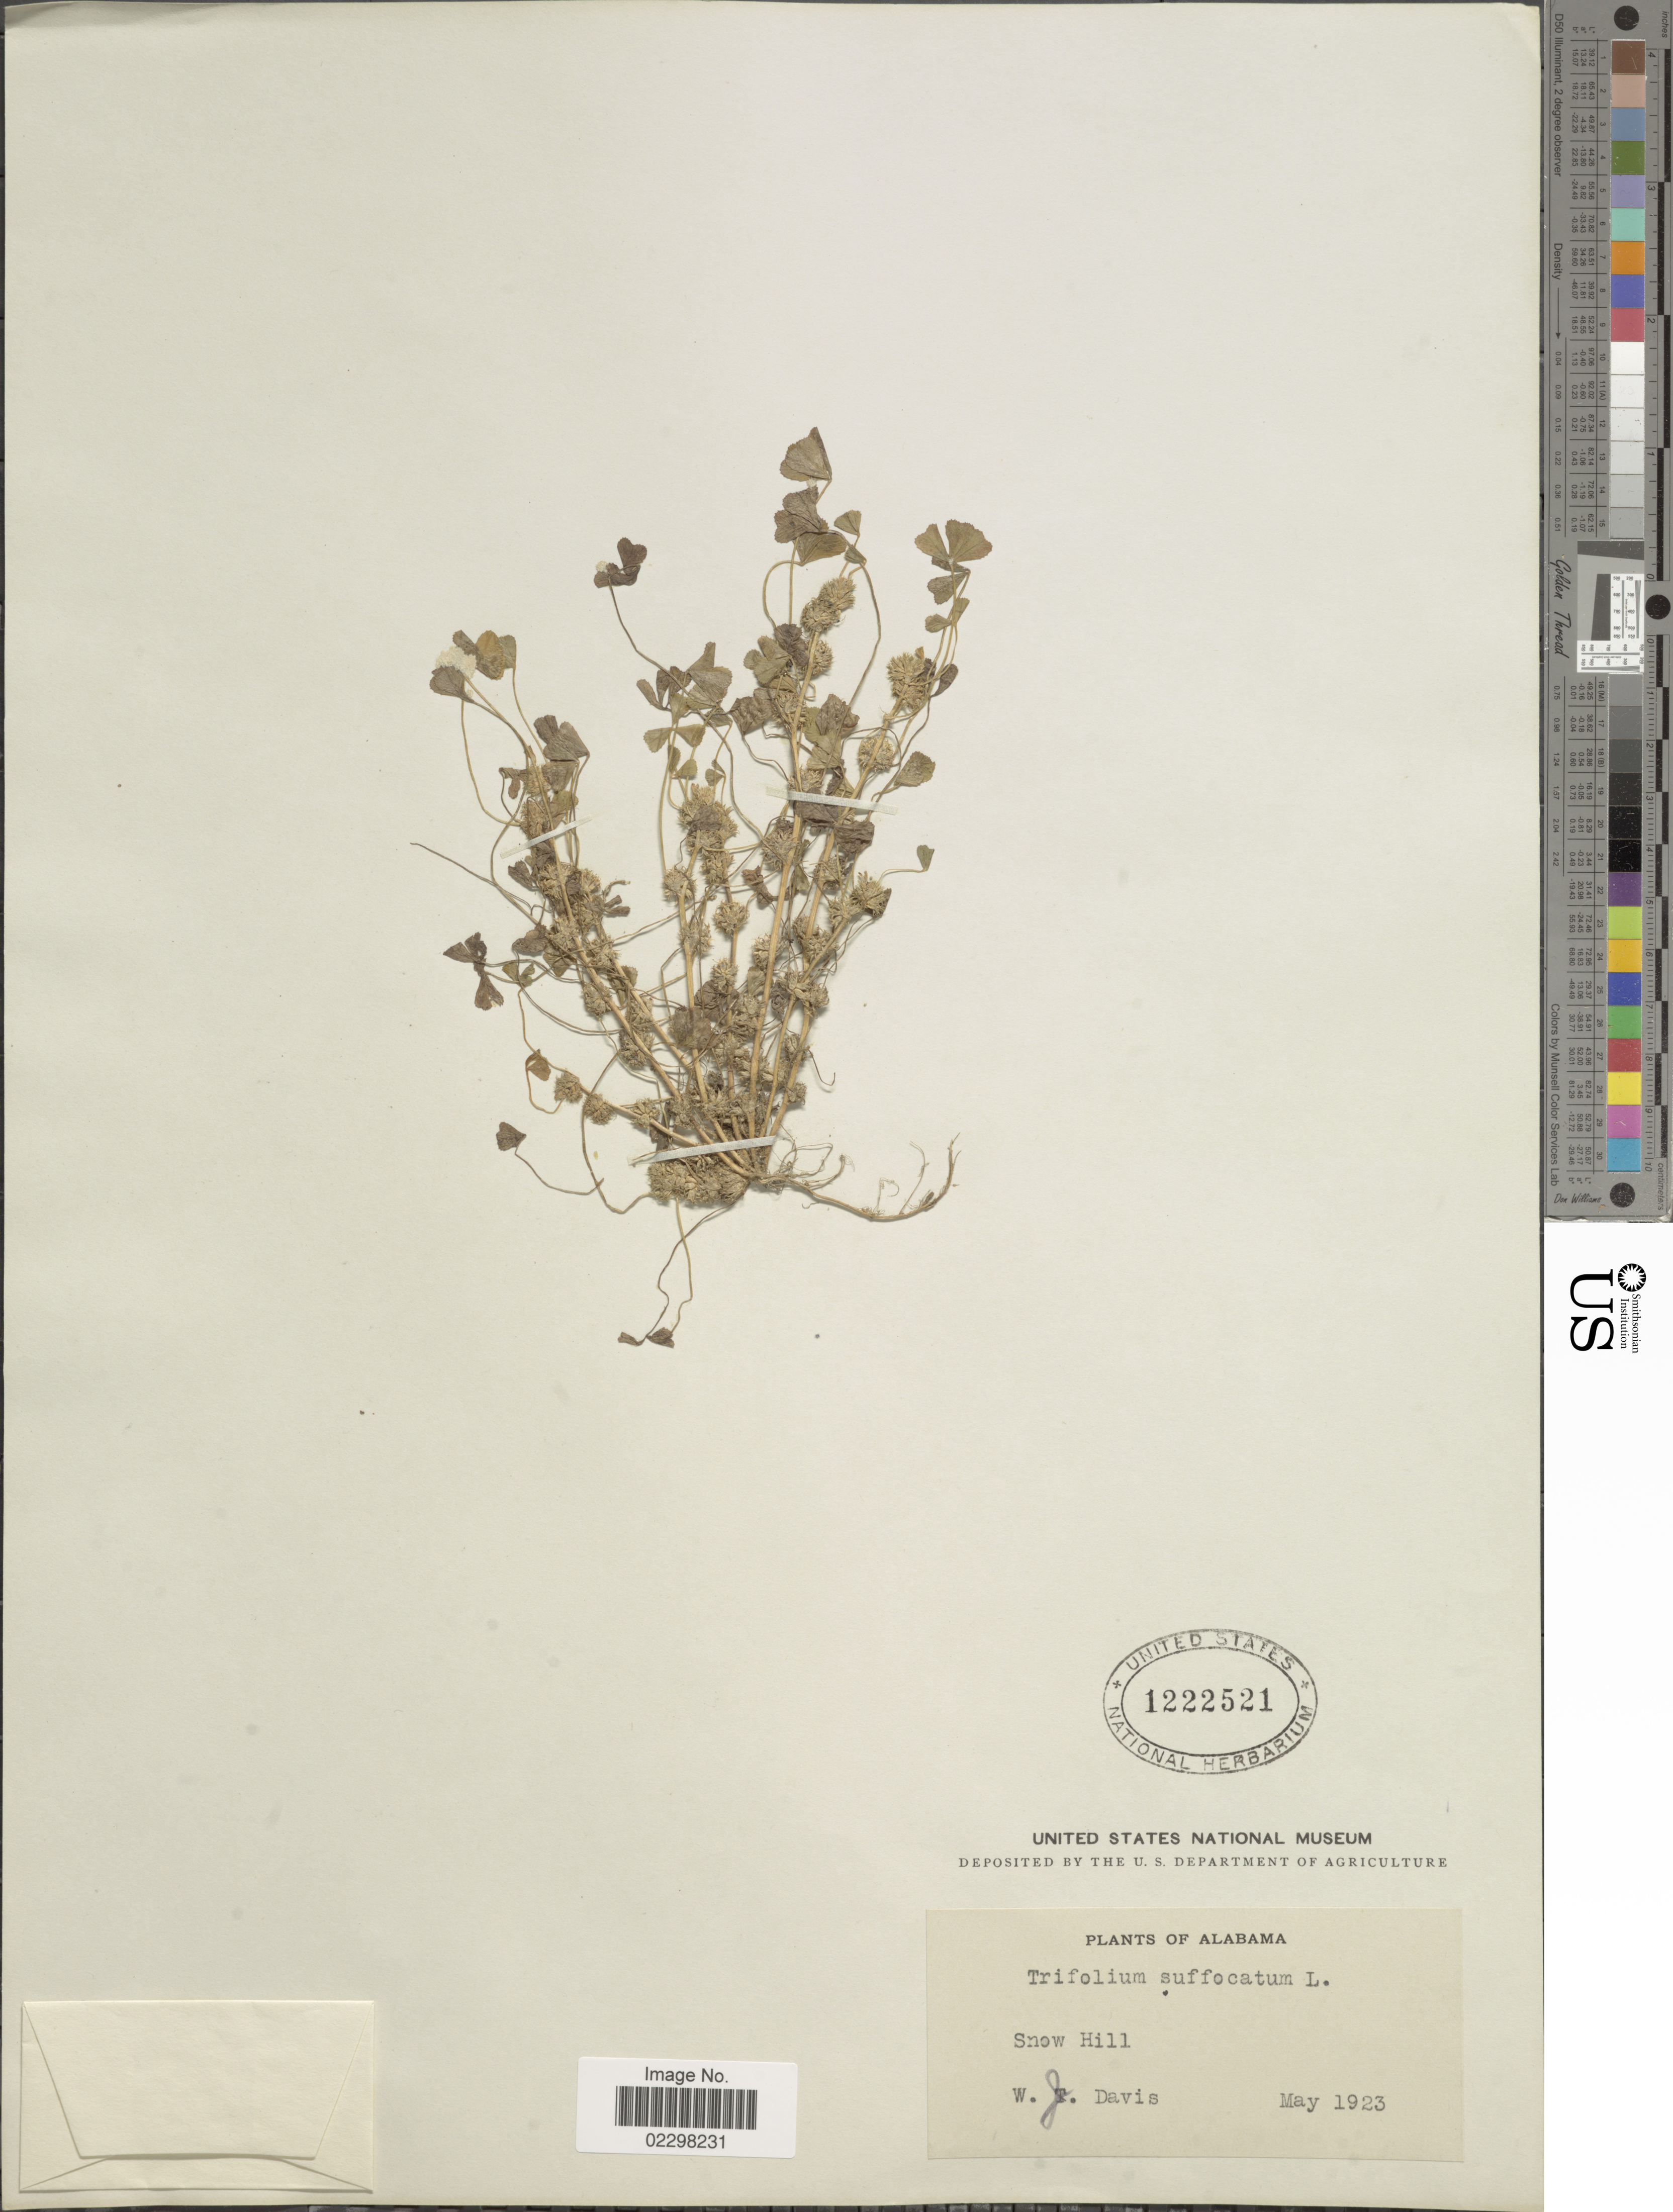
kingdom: Plantae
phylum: Tracheophyta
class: Magnoliopsida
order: Fabales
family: Fabaceae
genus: Trifolium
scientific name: Trifolium suffocatum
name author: L.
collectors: W. Davis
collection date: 1923-05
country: United States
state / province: Alabama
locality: Snow Hill.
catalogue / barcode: US 1222521